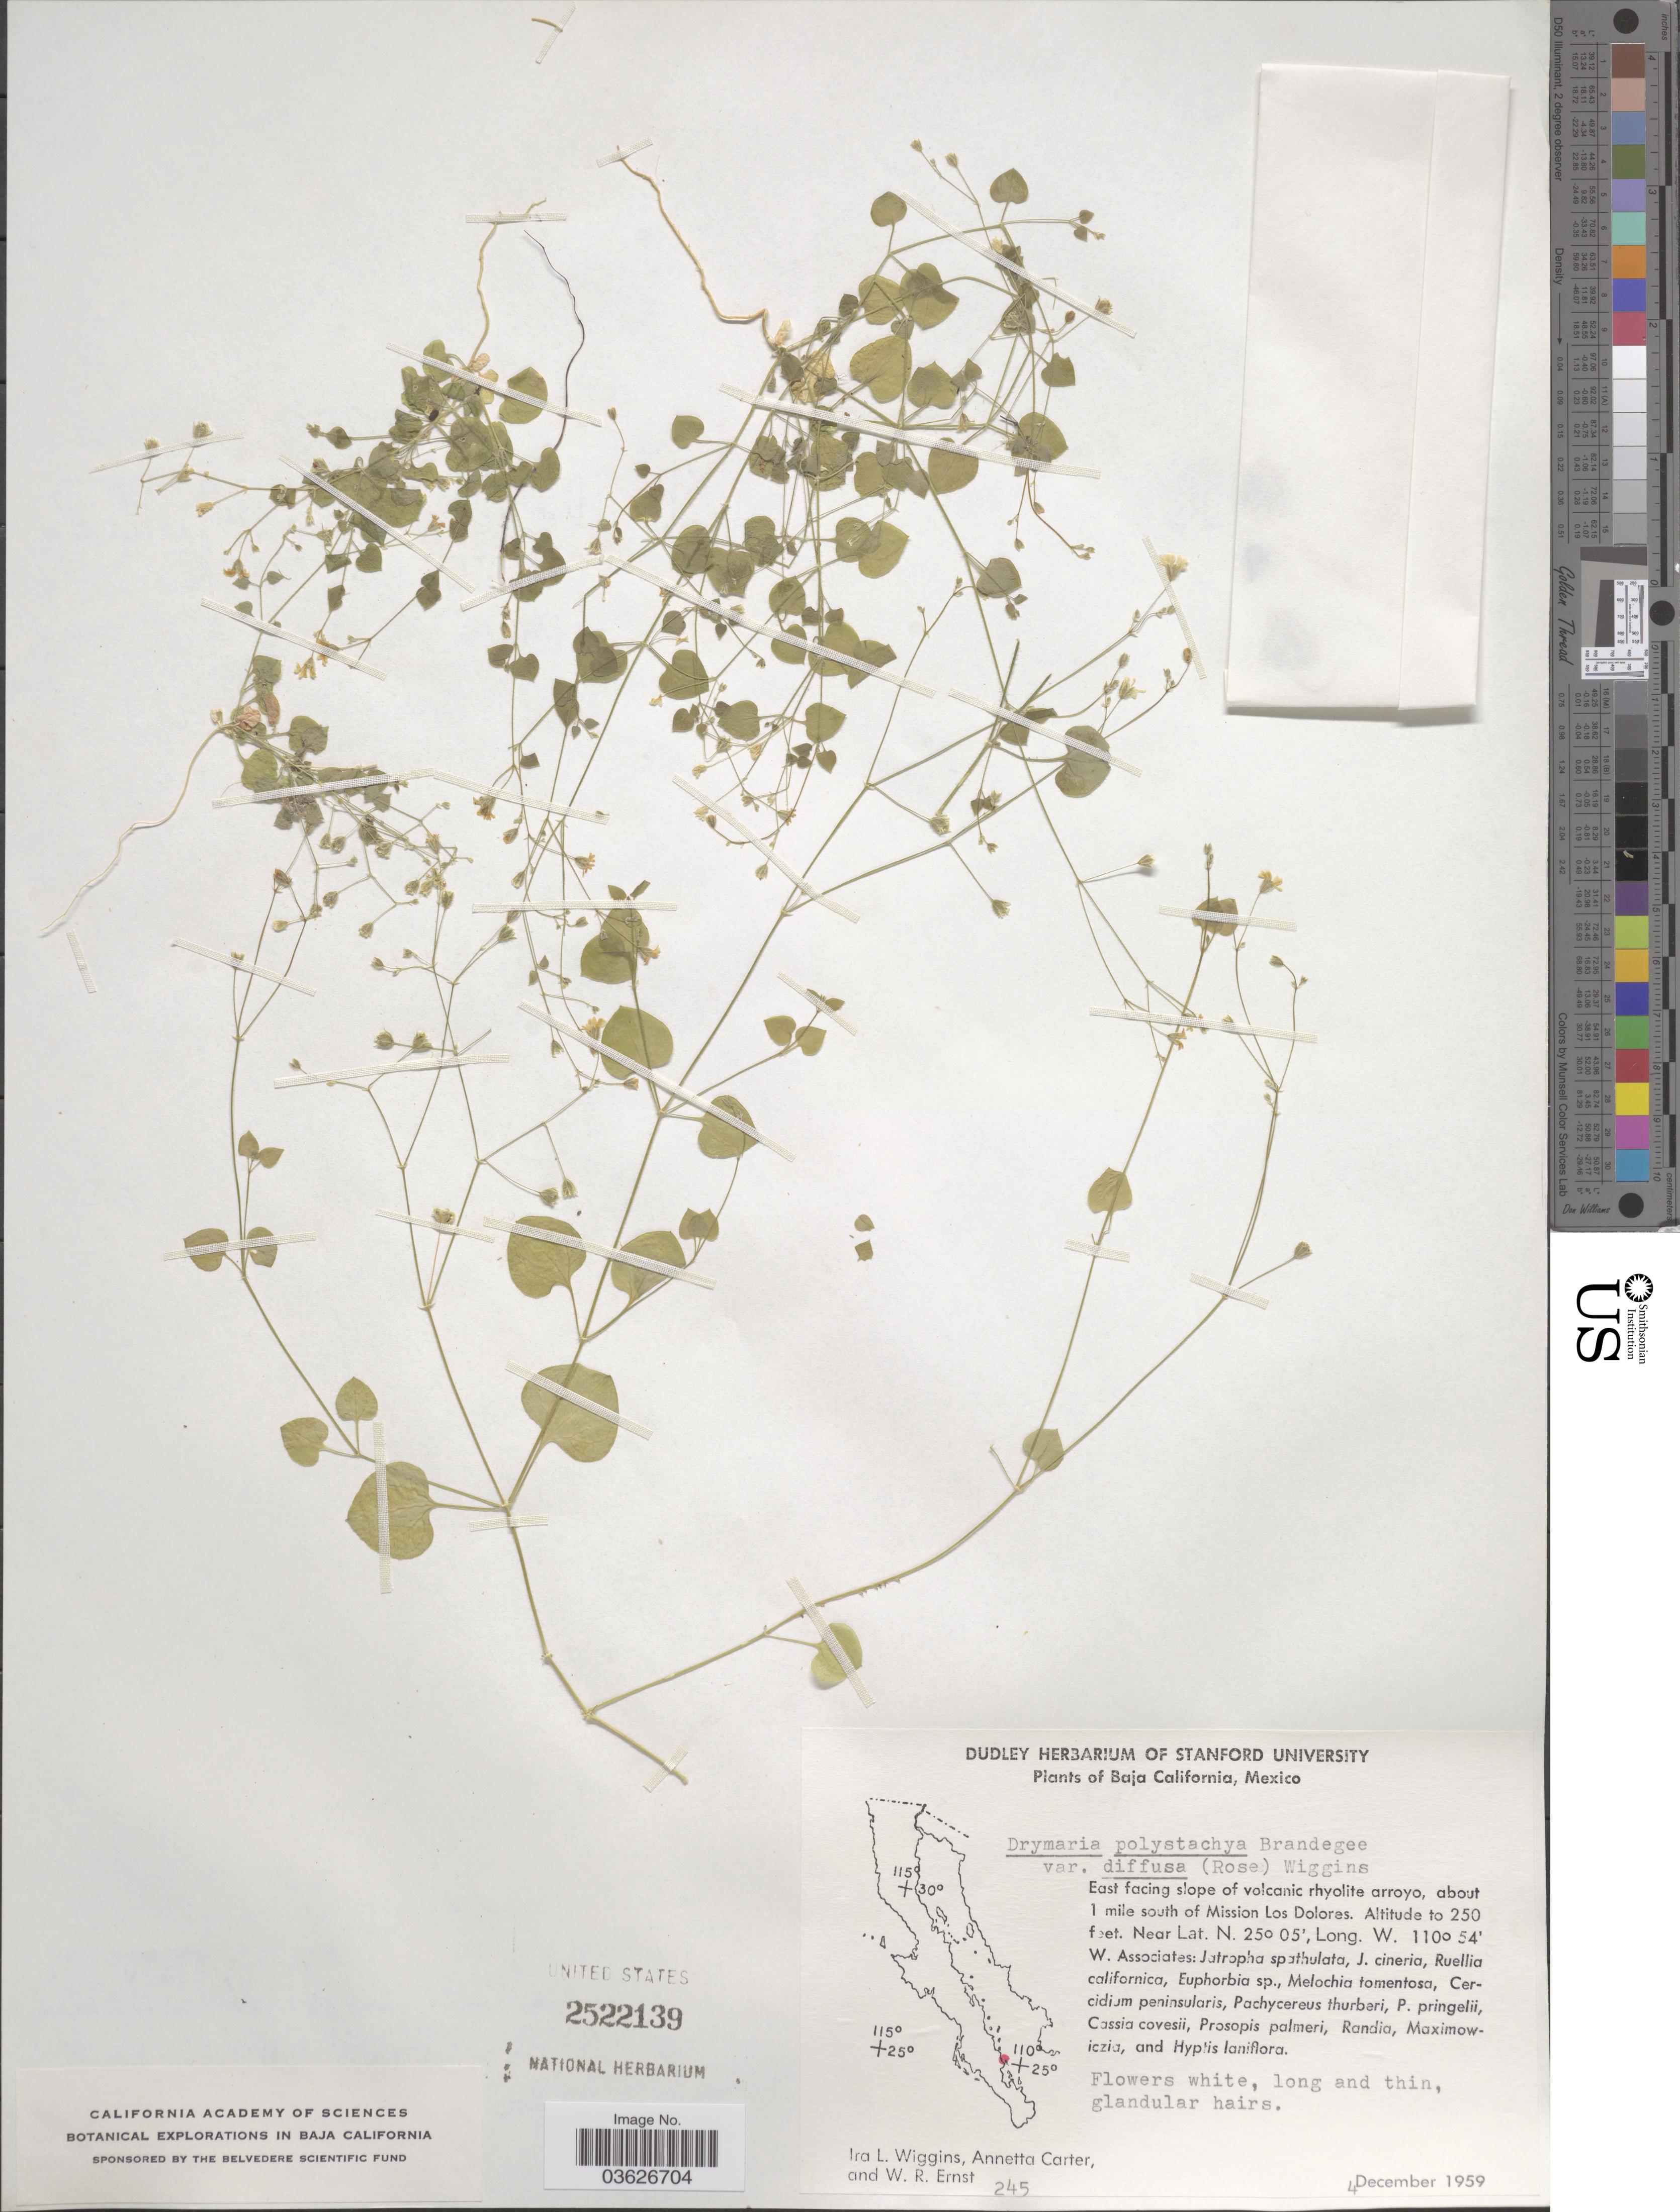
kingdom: Plantae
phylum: Tracheophyta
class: Magnoliopsida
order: Caryophyllales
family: Caryophyllaceae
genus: Drymaria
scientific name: Drymaria polystachya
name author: Brandegee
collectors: I. L. Wiggins, A. Carter & W. R. Ernst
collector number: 245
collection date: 1959-12-04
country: Mexico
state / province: Baja California Sur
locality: East facing slope of volcanic rhyolite arroyo, about 1 mile south of Mission Los Dolores.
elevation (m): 76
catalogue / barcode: US 2522139